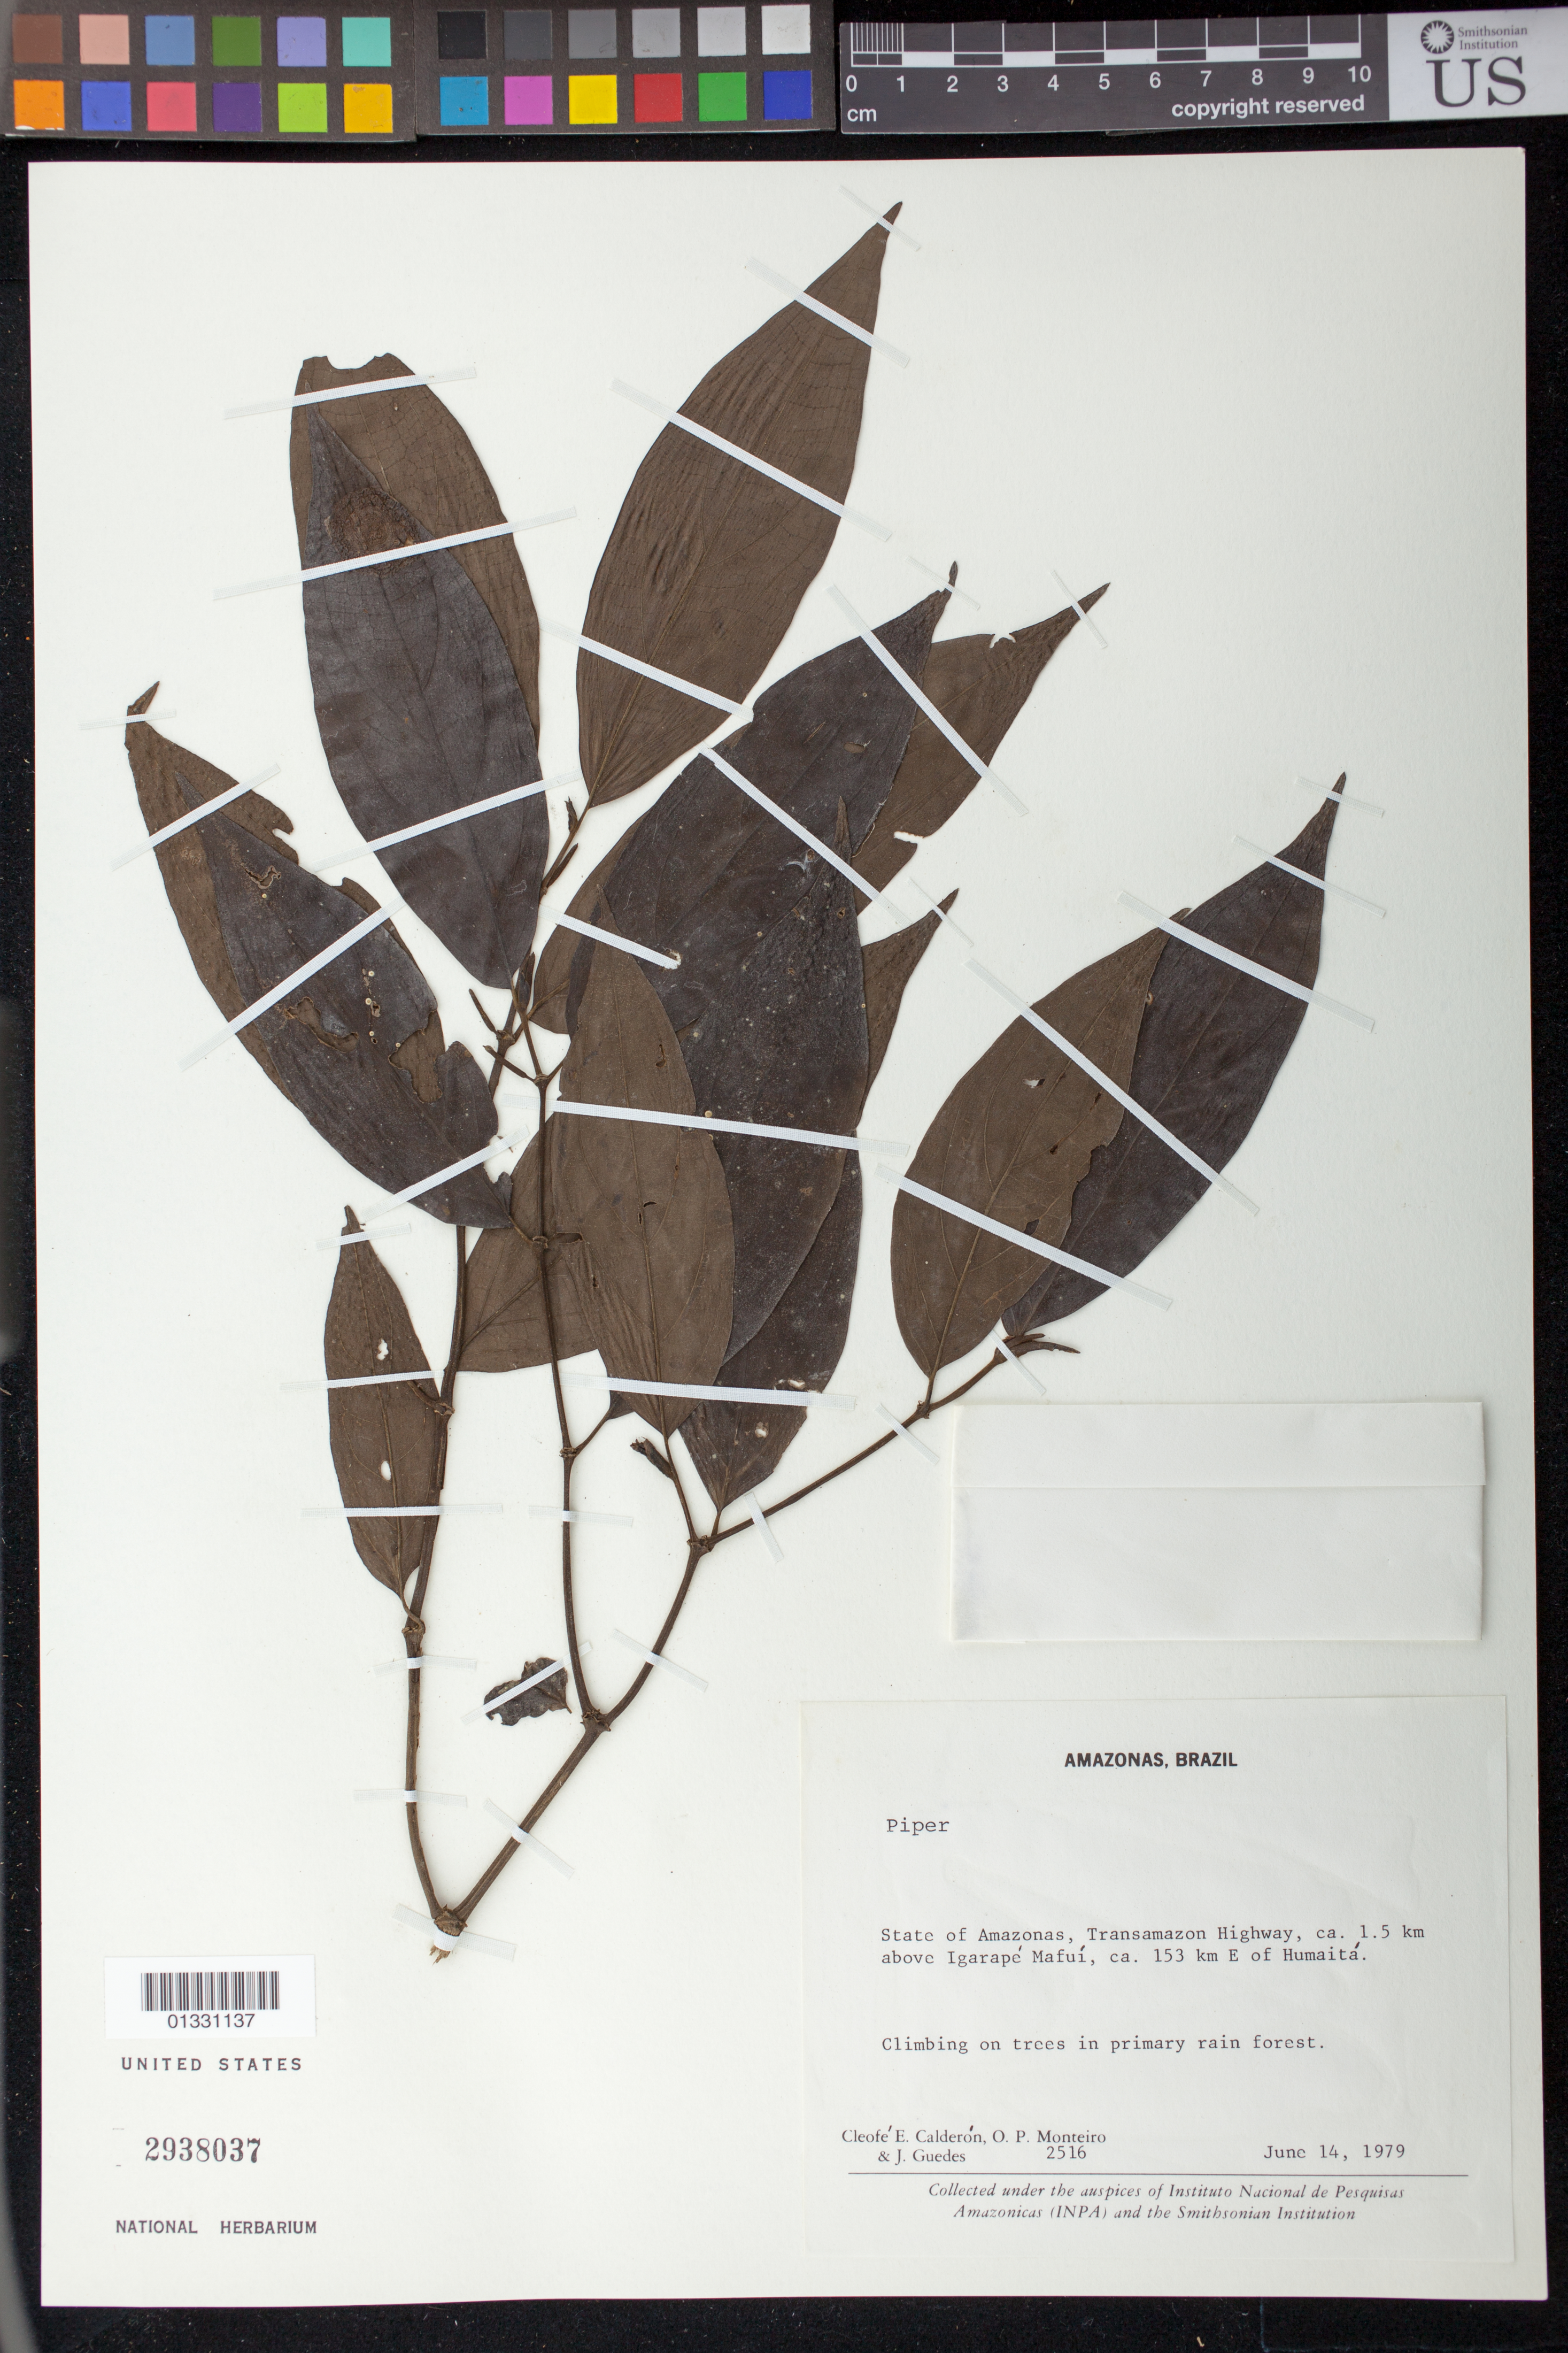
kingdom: Plantae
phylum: Tracheophyta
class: Magnoliopsida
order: Piperales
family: Piperaceae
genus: Piper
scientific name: Piper sp.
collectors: C. Calderon, O. P. Monteiro & J. Guedes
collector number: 2516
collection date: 1979-06-14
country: Brazil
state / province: Amazonas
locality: Transamazon Highway, ca. 1.5km above Igarapé Mafuí, ca 153km E of Humaitá.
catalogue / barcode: US 2938037